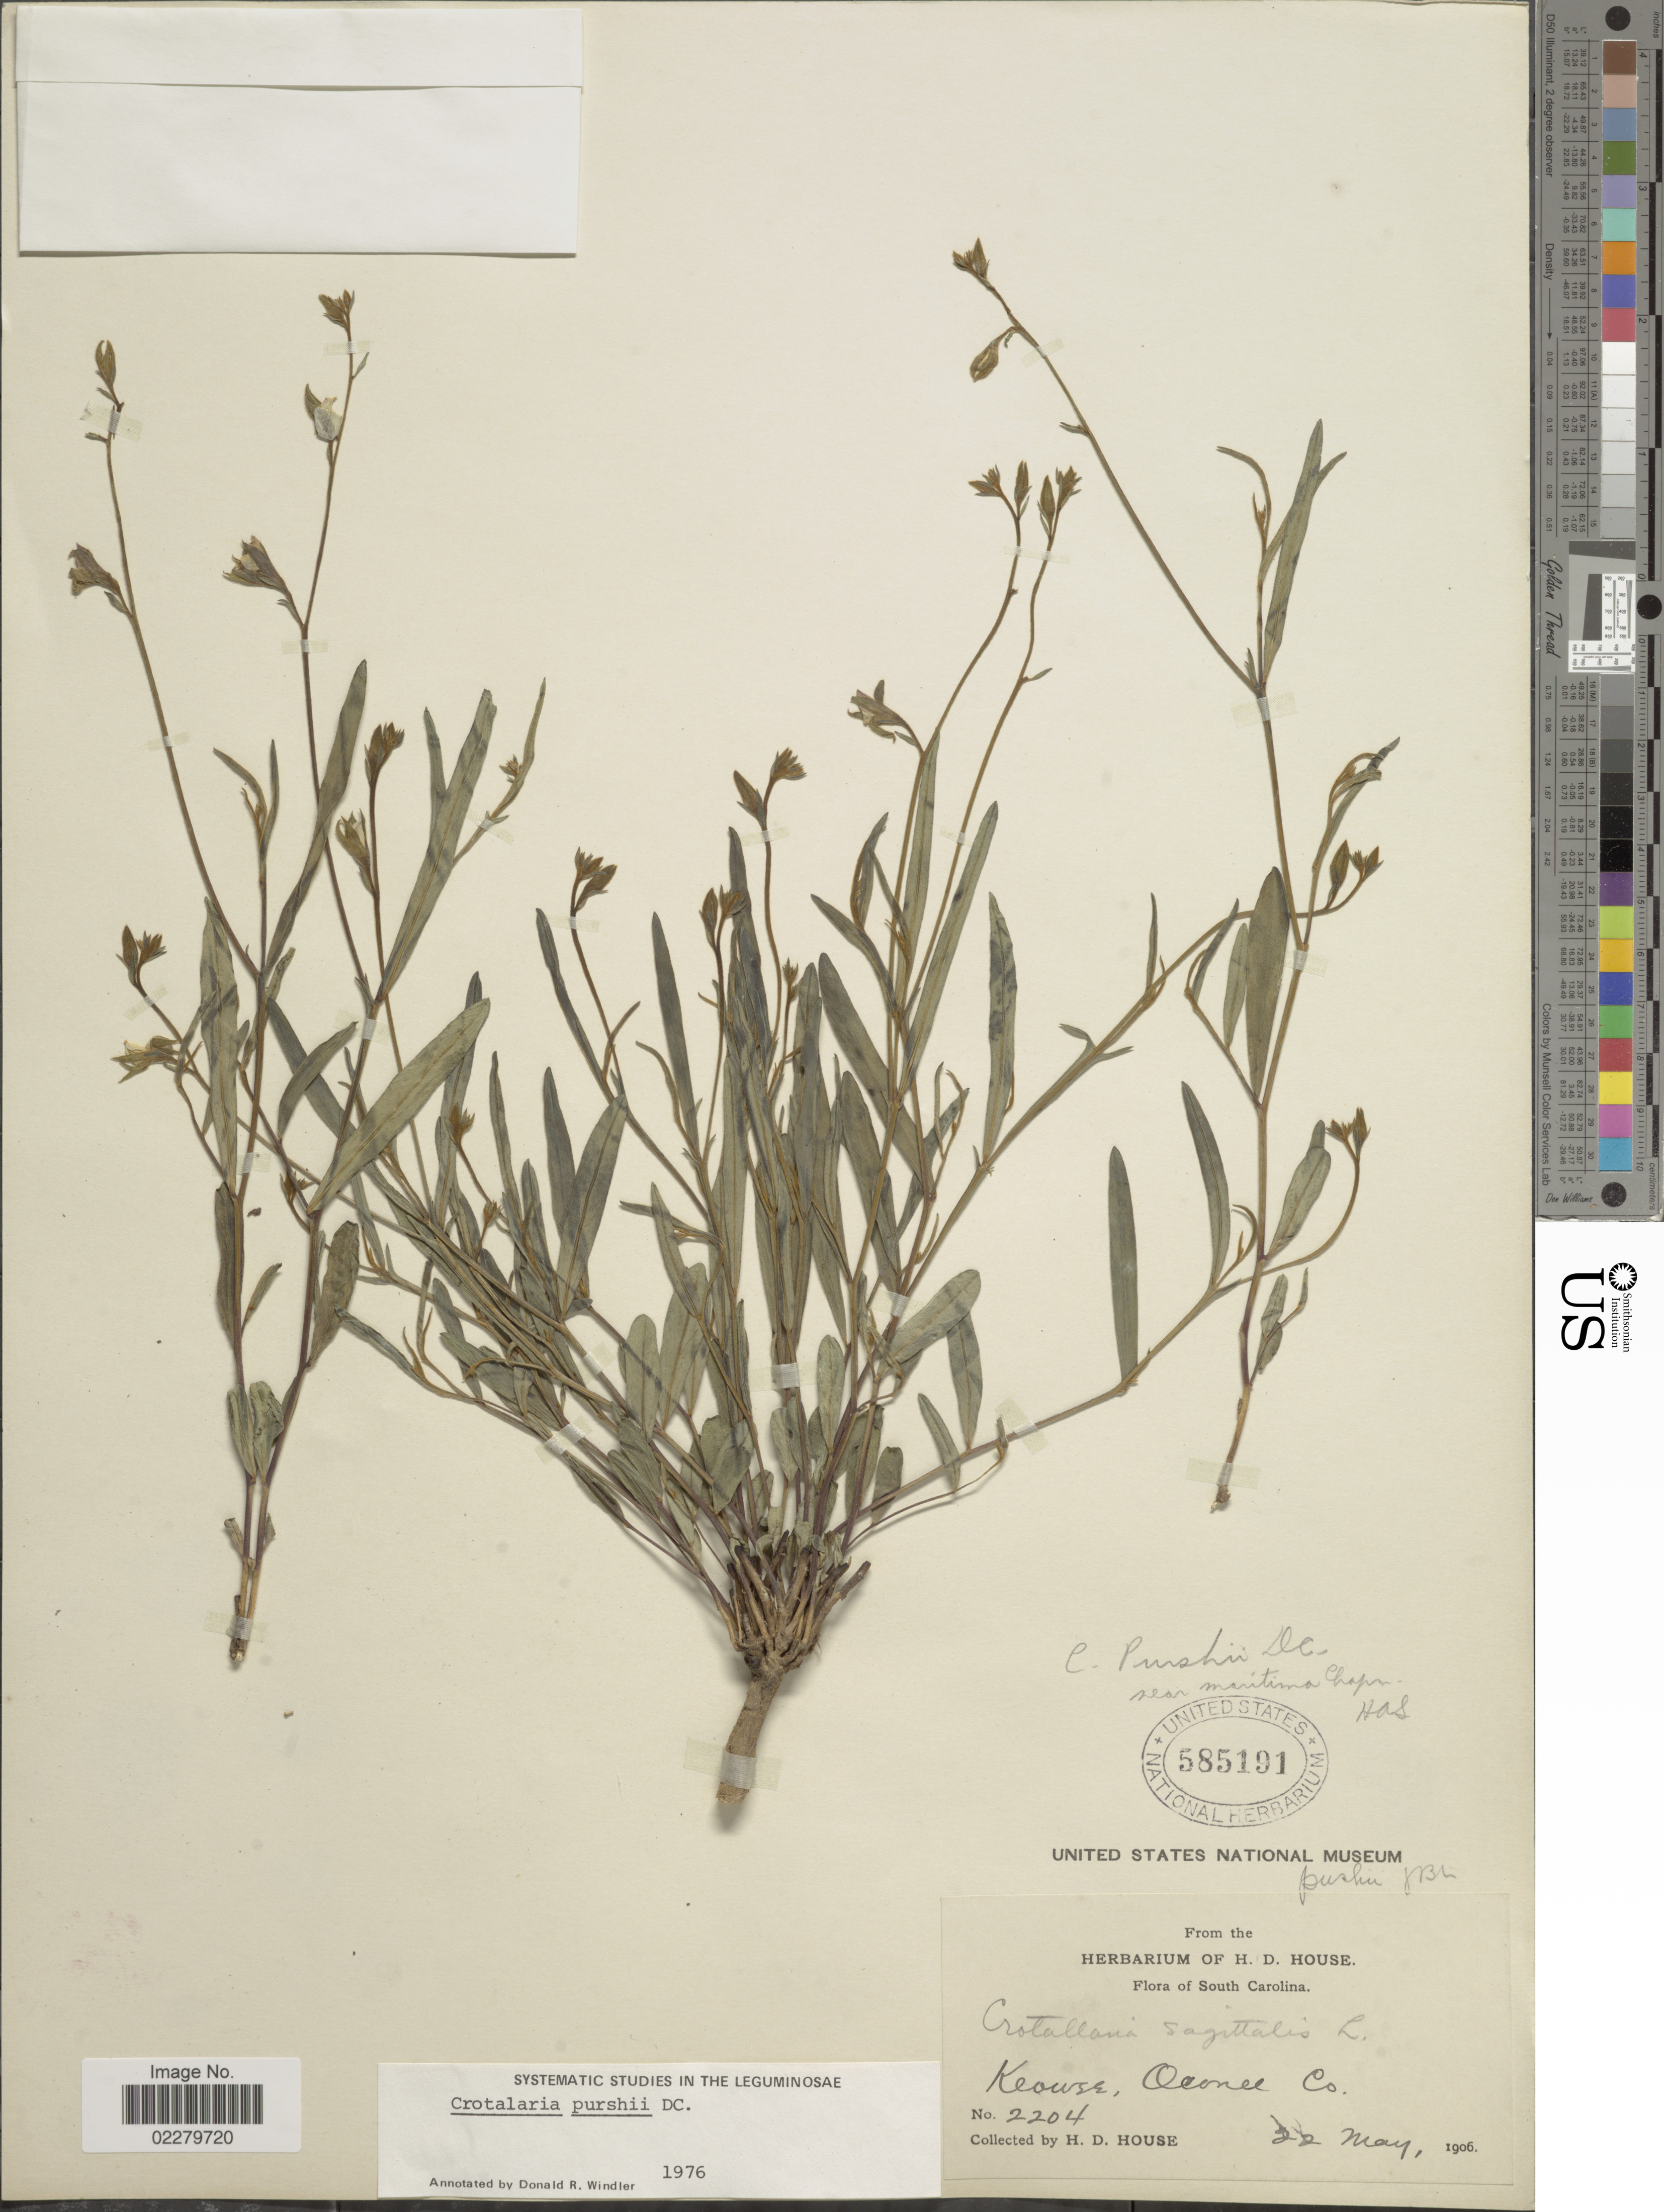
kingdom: Plantae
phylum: Tracheophyta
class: Magnoliopsida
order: Fabales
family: Fabaceae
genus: Crotalaria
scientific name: Crotalaria purshii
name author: DC.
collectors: H. D. House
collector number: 2204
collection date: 1906-05-22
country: United States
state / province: South Carolina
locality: Keowse, Oconee Co.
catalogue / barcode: US 585191